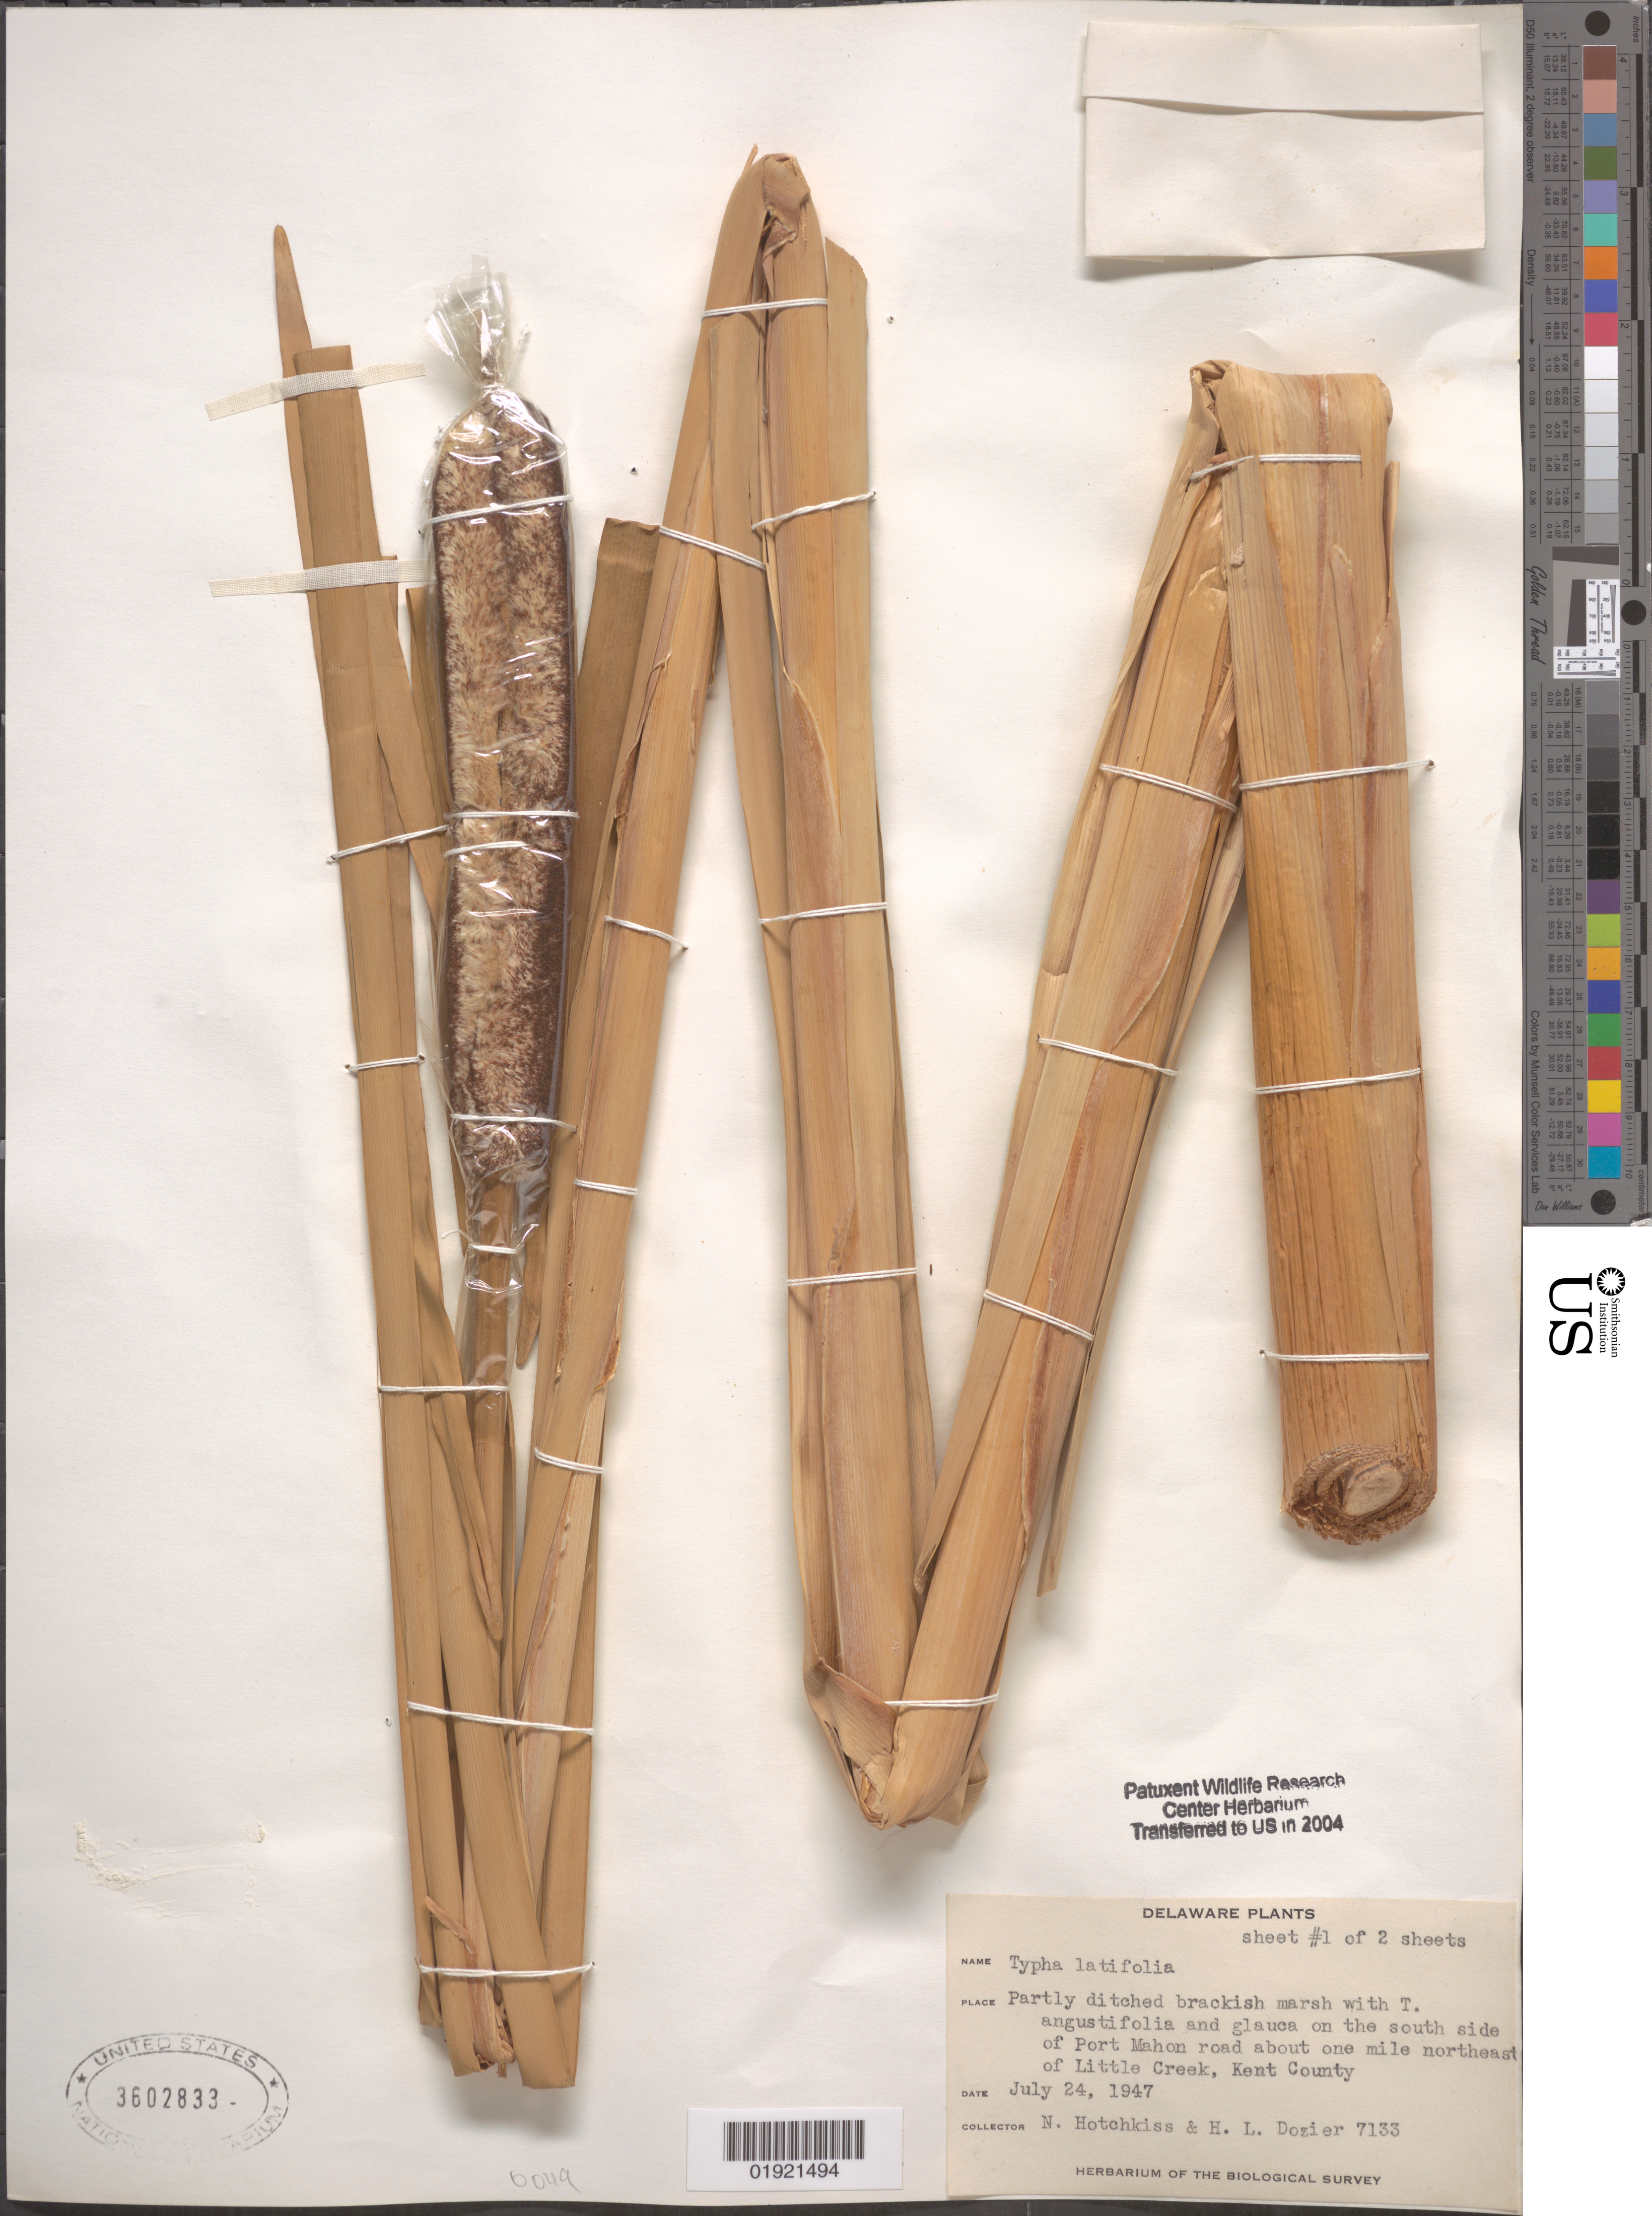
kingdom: Plantae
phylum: Tracheophyta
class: Liliopsida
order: Poales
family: Typhaceae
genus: Typha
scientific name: Typha latifolia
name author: L.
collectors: N. Hotchkiss & H. Dozier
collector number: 7133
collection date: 1947-07-24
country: United States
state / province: Delaware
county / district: Kent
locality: South side of Port Mahon road about one mile northeast of Little Creek.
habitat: Partly ditched brackish marsh with T. angustifolia and glauca.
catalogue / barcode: US 3602833